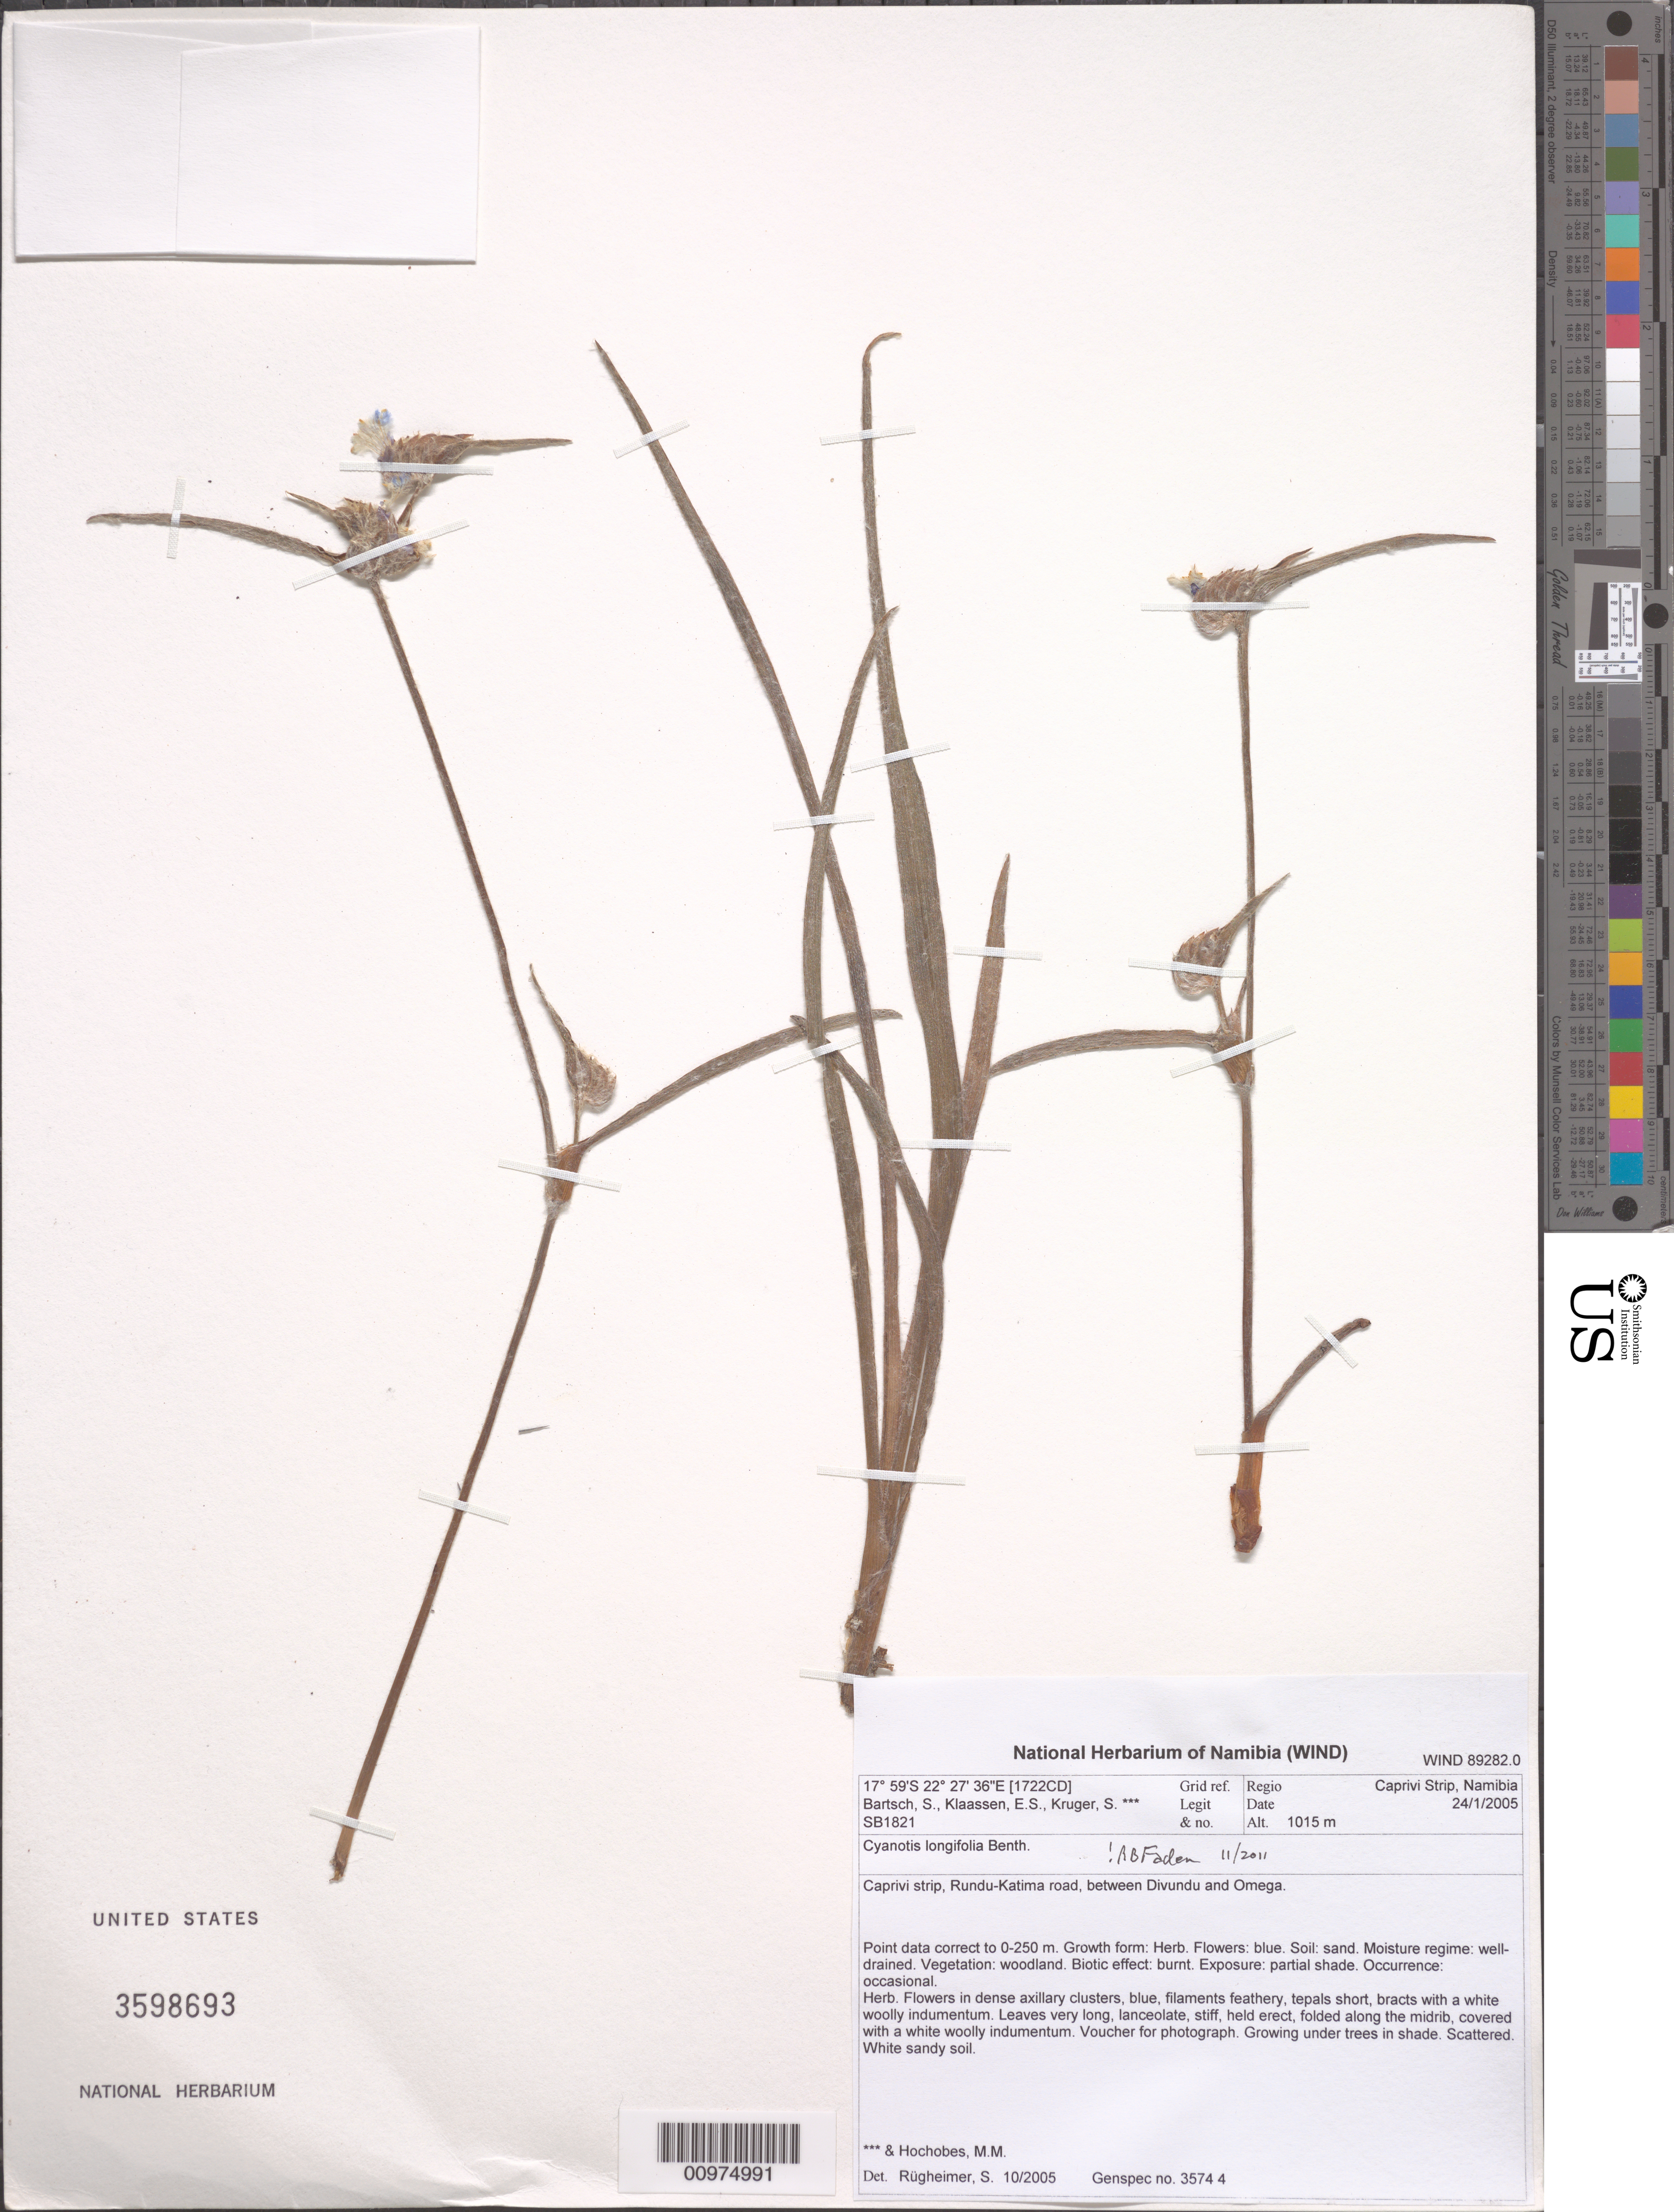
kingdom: Plantae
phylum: Tracheophyta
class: Liliopsida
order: Commelinales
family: Commelinaceae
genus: Cyanotis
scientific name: Cyanotis longifolia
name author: Benth.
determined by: Faden, Robert B., (US), Smithsonian Institution - National Museum of Natural History (UNITED STATES)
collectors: S. Bartsch et al.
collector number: SB1821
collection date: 2005-01-24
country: Namibia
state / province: Caprivi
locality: Caprivi Strip, Rundu-Katima road, between Divundu and Omega.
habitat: Soil: sand. Moisture regime: well-drained. Vegetation: woodland. Biotic effect: burnt. Exposure: partial shade. Occurrencre: occasional. Growing under trees in shade. Scattered. White sandy soil.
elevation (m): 1015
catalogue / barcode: US 3598693